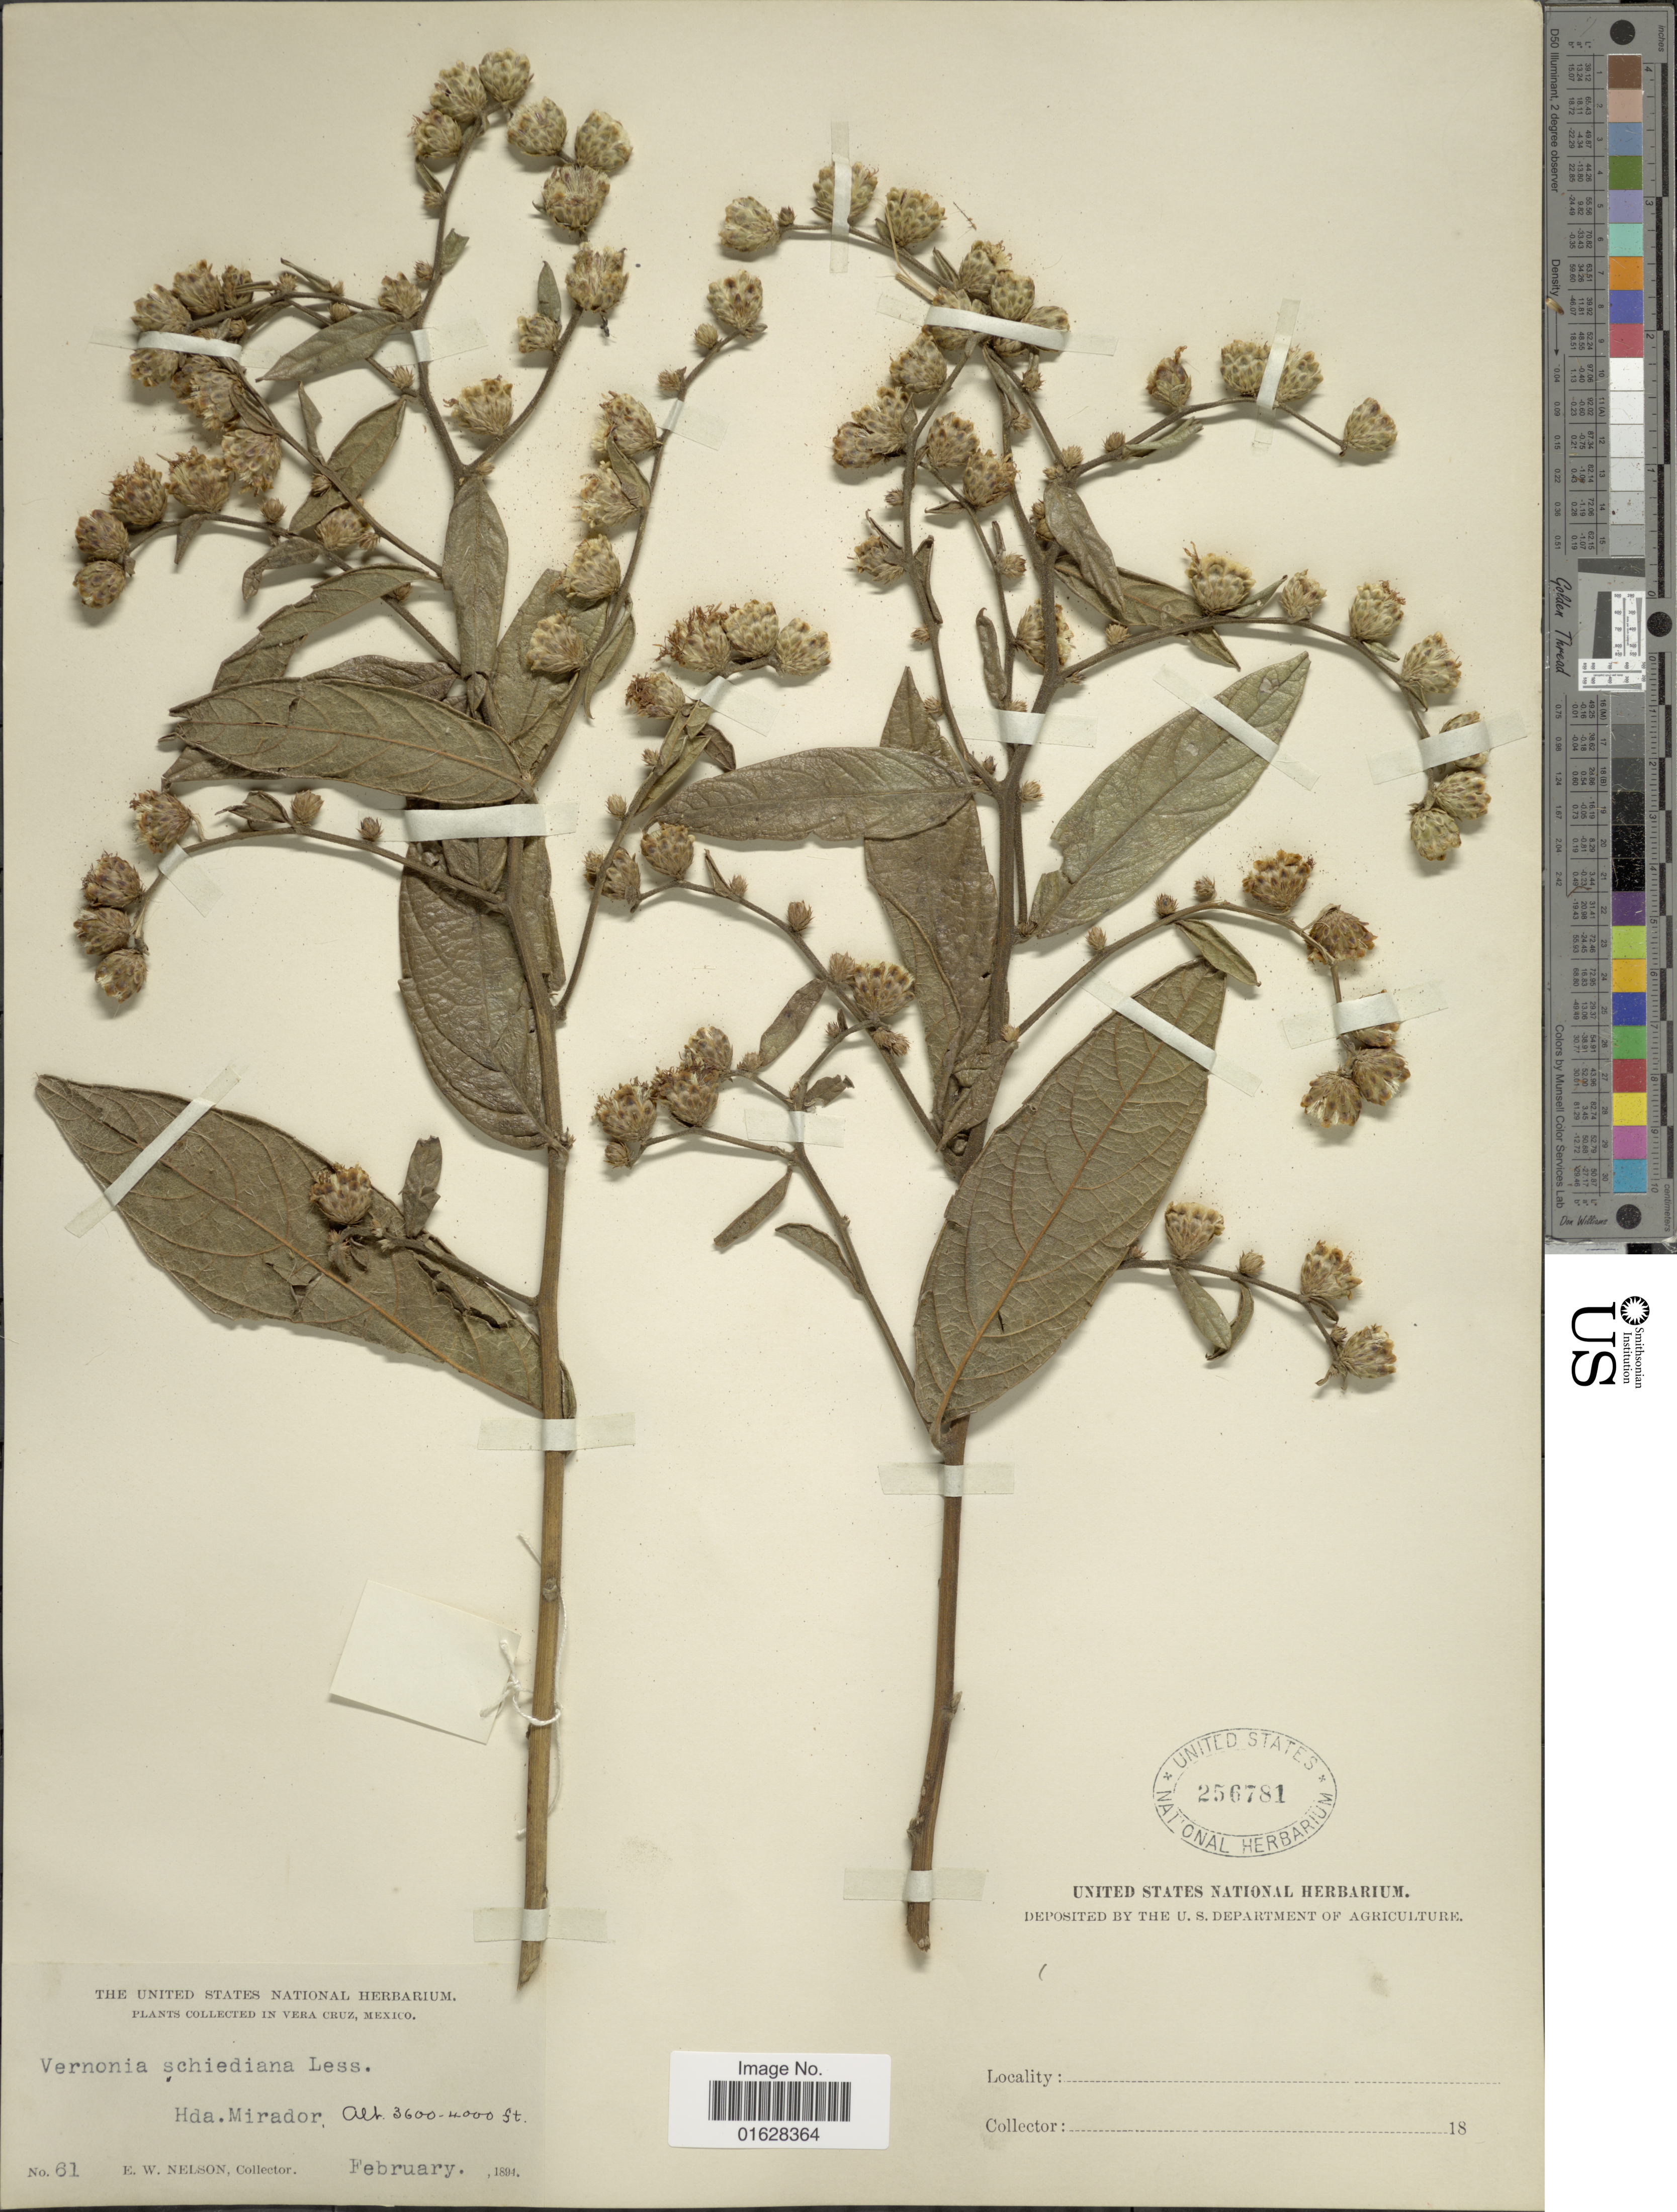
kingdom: Plantae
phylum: Tracheophyta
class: Magnoliopsida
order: Asterales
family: Asteraceae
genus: Lepidaploa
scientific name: Lepidaploa tortuosa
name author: (L.) H. Rob.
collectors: E. W. Nelson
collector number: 61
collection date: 1894-02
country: Mexico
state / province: Veracruz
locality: Vera Cruz, Hda. Mirador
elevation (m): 1097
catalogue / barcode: US 256781